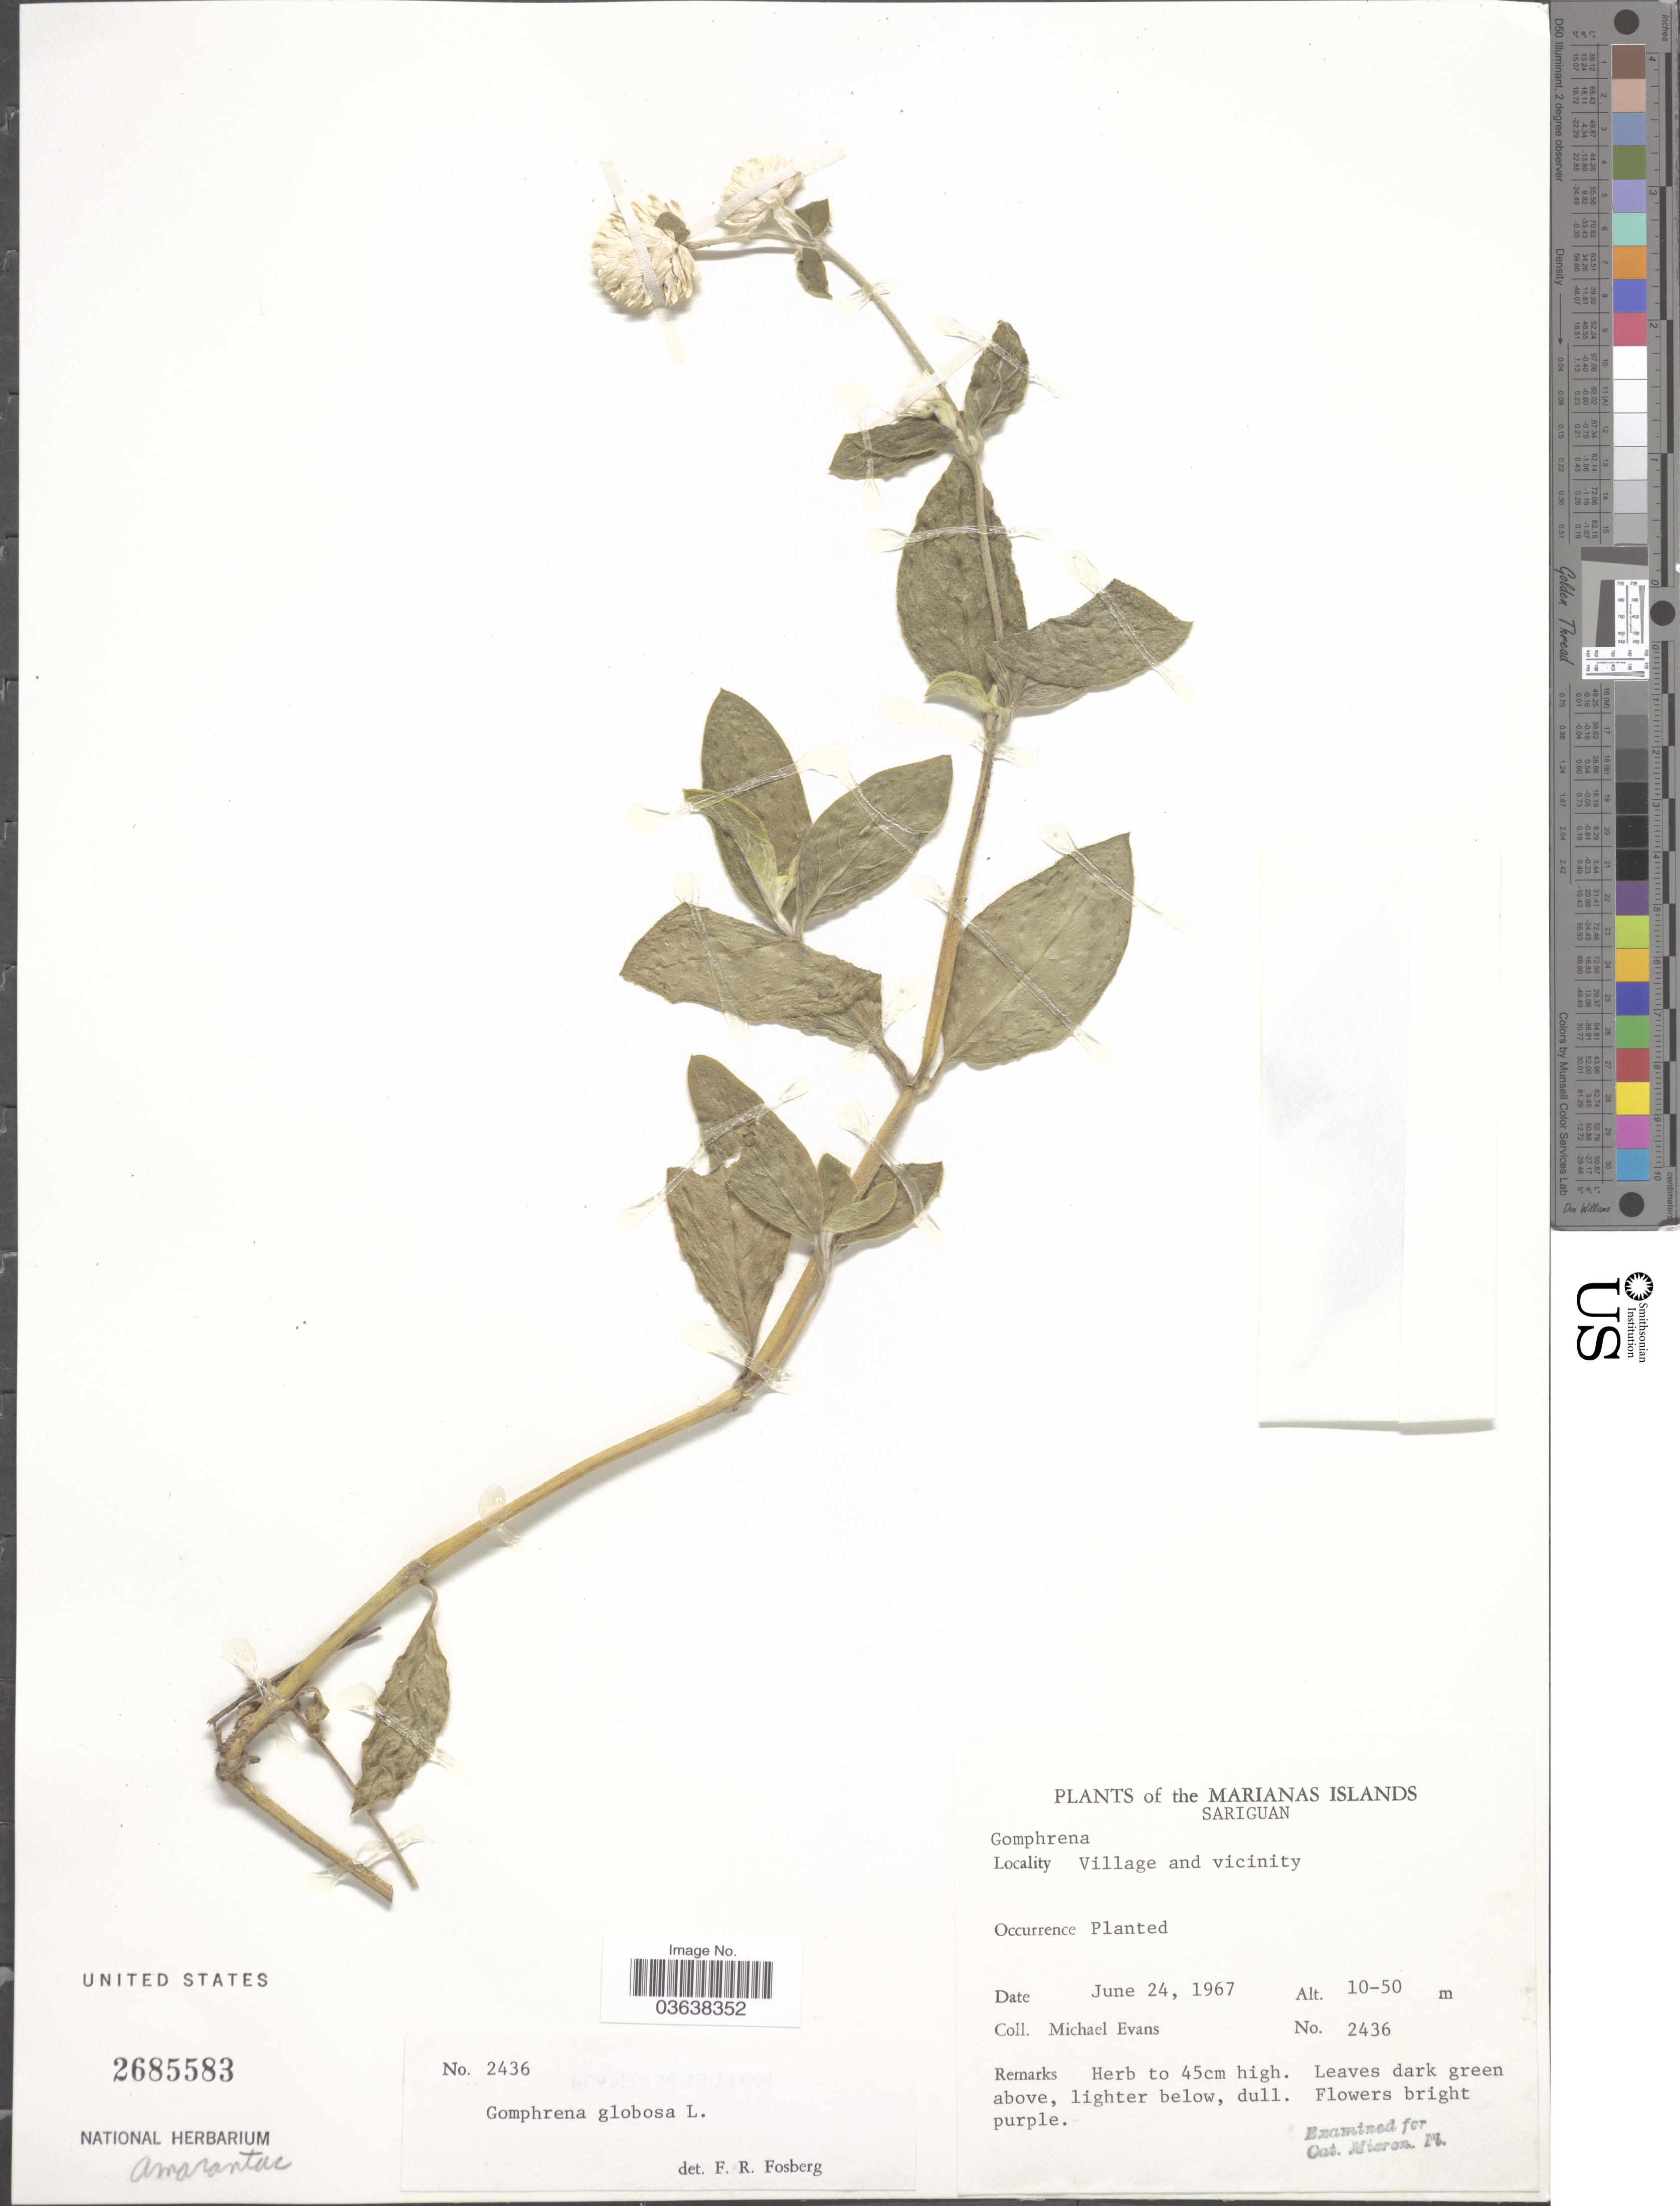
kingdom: Plantae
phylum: Tracheophyta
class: Magnoliopsida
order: Caryophyllales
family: Amaranthaceae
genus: Gomphrena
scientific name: Gomphrena globosa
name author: L.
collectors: M. Evans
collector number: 2436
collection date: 1967-06-24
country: Northern Mariana Islands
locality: The Marianas Islands. Sariguan. Village and vicinity.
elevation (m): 10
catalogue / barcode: US 2685583